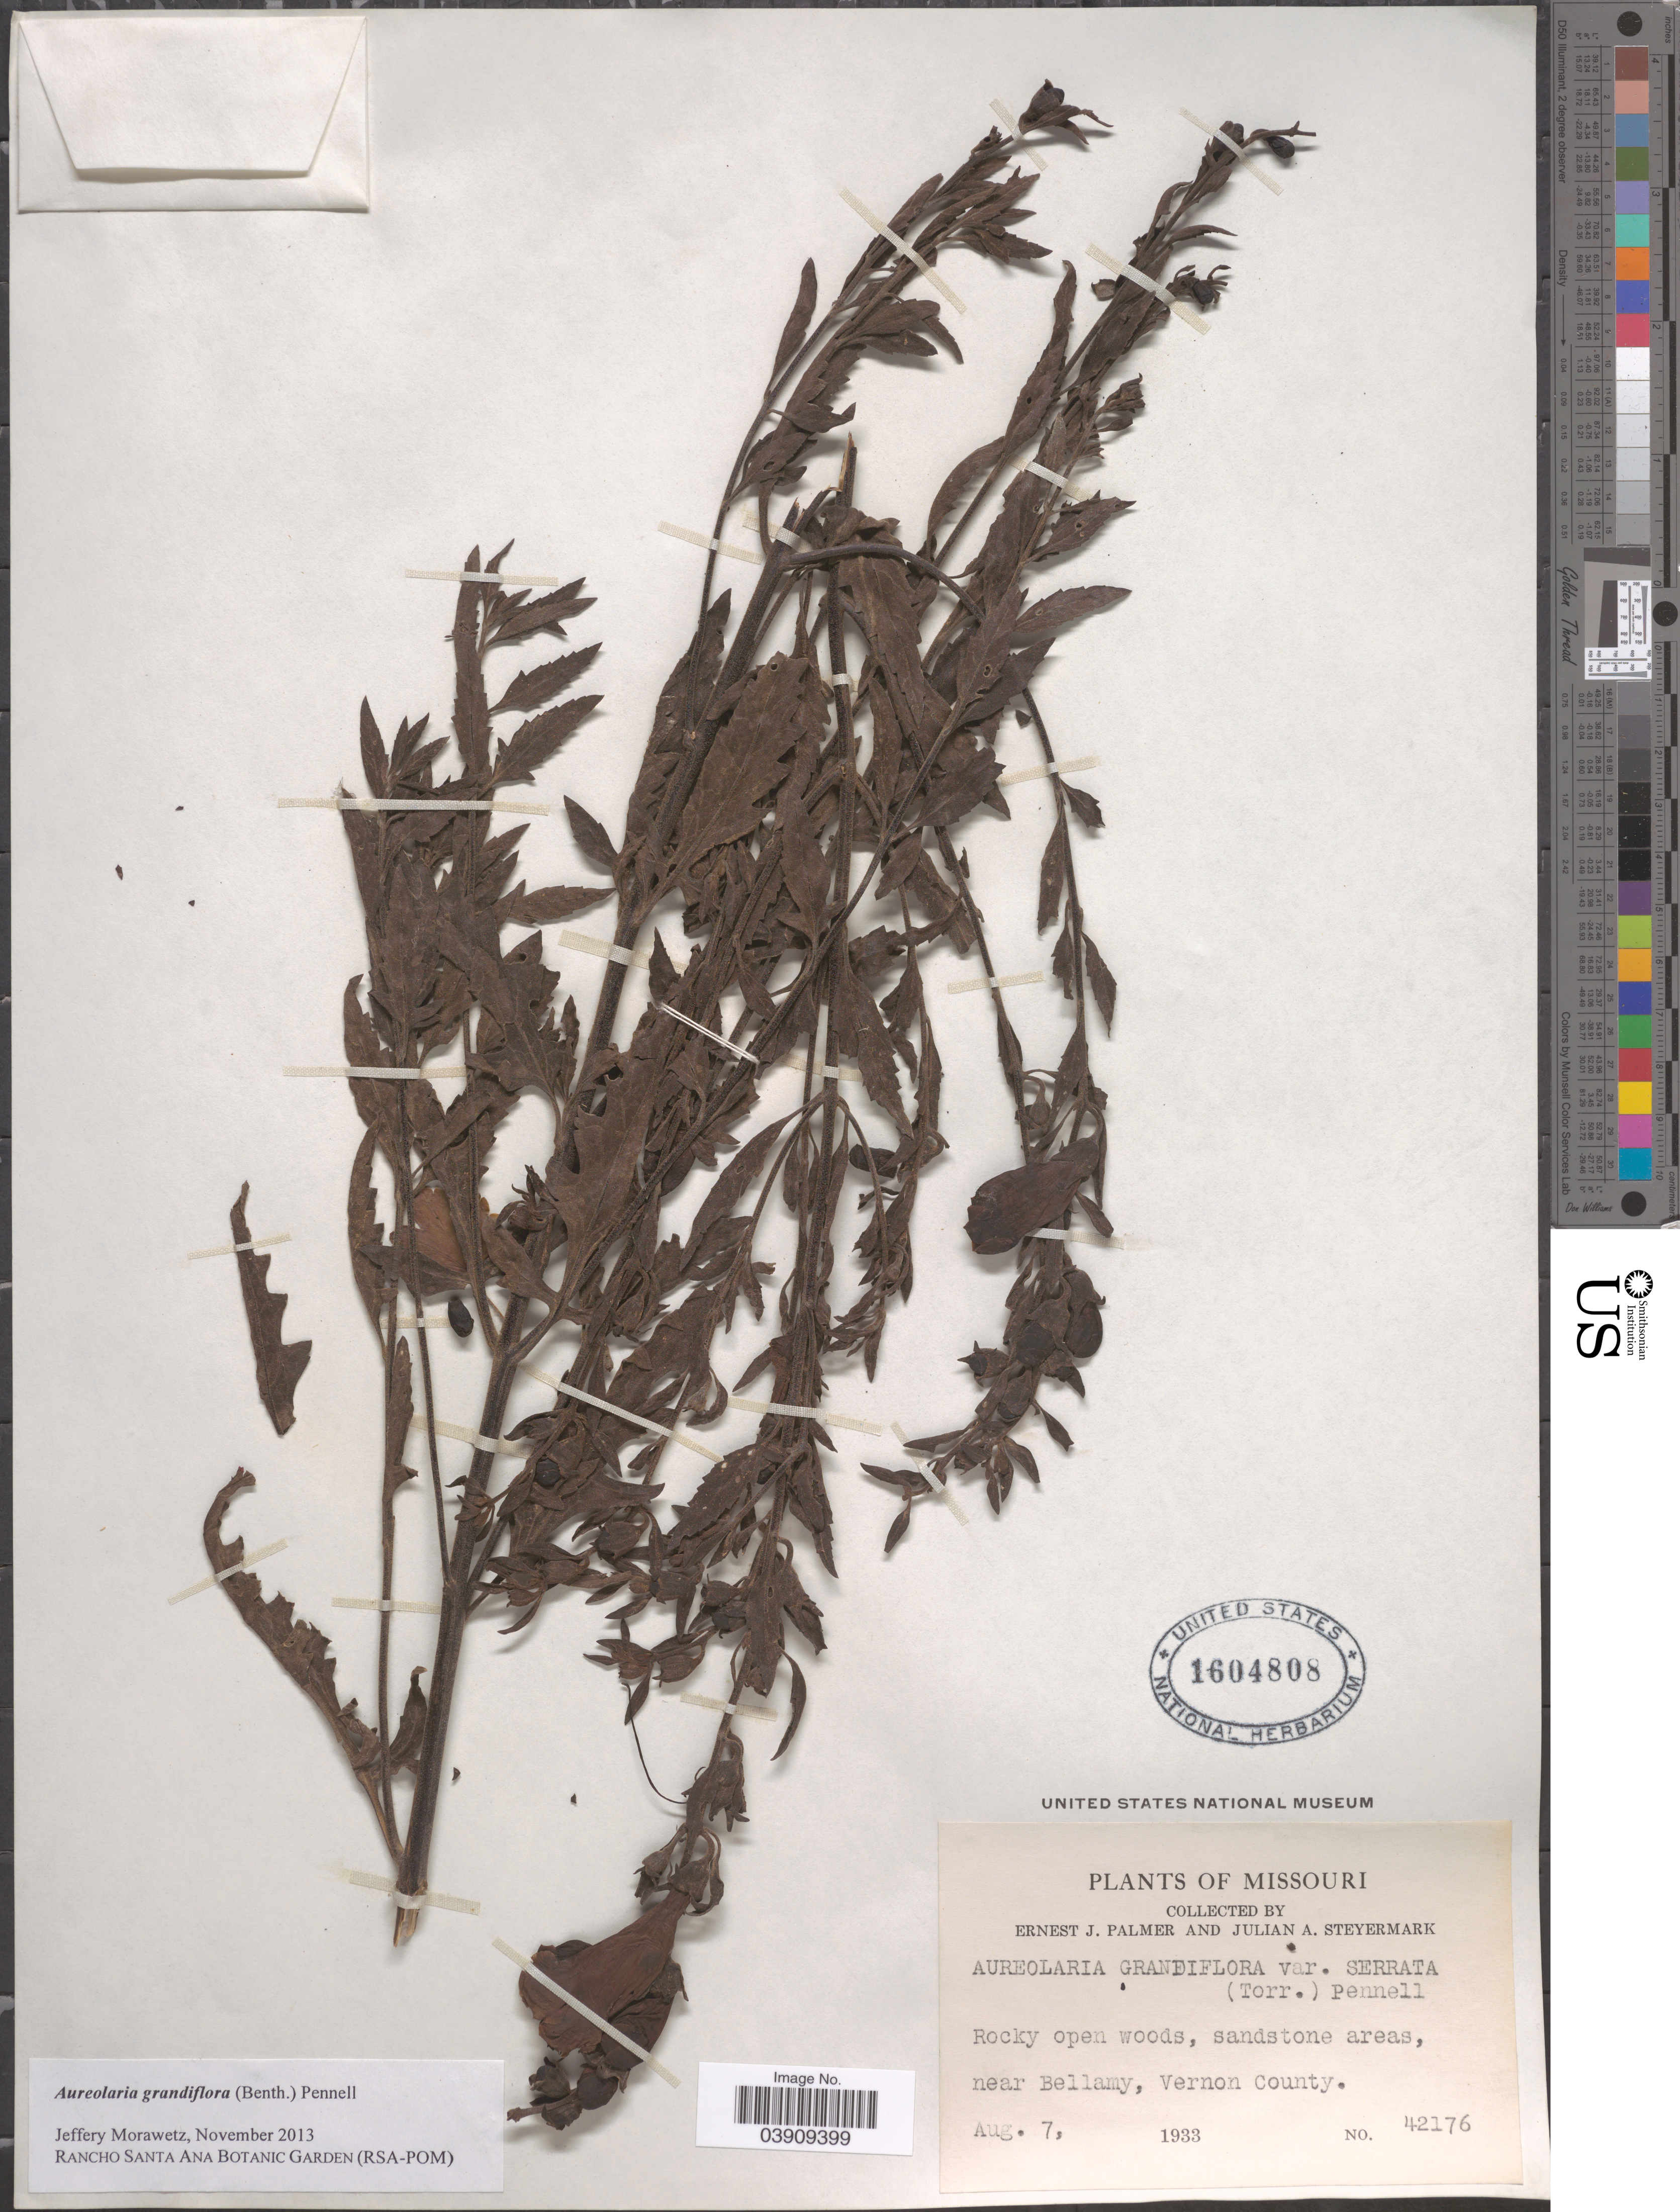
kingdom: Plantae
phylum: Tracheophyta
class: Magnoliopsida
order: Lamiales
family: Orobanchaceae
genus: Aureolaria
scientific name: Aureolaria grandiflora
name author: (Benth.) Pennell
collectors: E. J. Palmer & J. Steyermark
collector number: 42176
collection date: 1933-08-07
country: United States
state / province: Missouri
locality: Near Bellamy, Vernon County.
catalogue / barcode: US 1604808